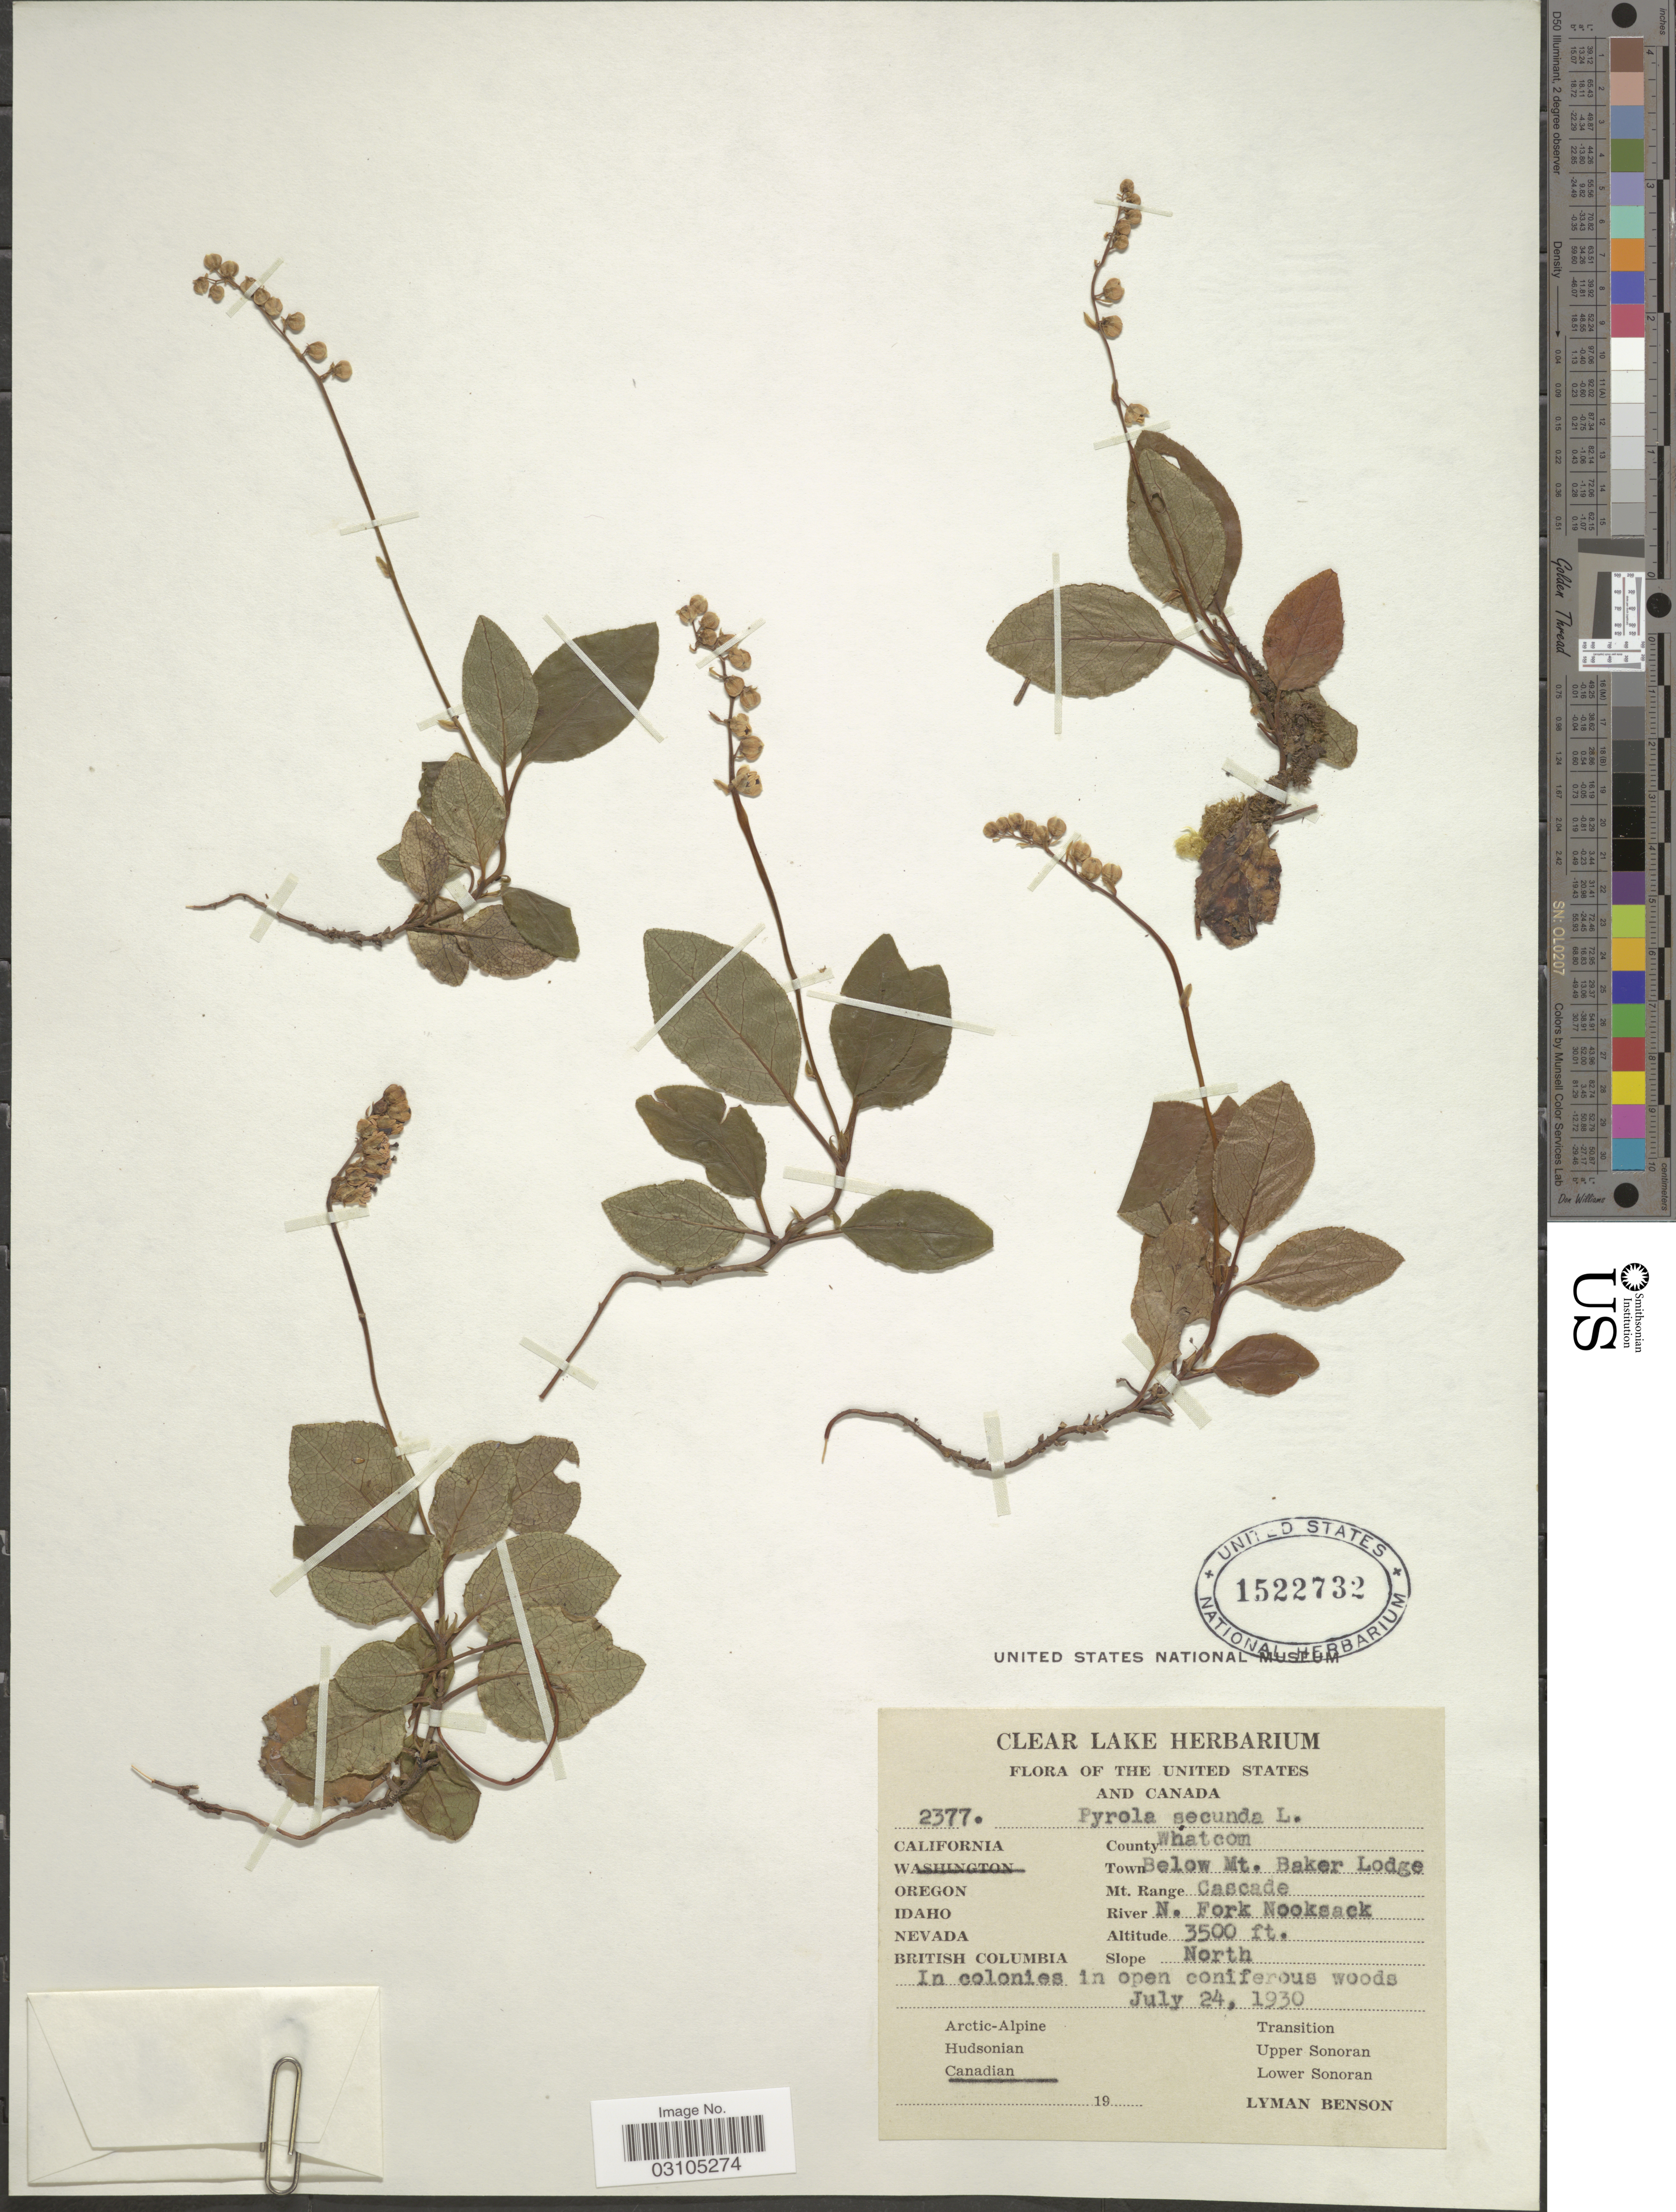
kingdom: Plantae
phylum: Tracheophyta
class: Magnoliopsida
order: Ericales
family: Ericaceae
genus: Orthilia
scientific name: Orthilia secunda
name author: (L.) House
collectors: L. D. Benson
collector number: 2377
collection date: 1930-07-24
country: United States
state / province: Washington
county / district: Whatcom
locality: County Whatcom. Town Below Mt. Baker Lodge. Mt. Range Cascade. River N. Fork Nooksack. Canadian.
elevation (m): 1067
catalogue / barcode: US 1522732